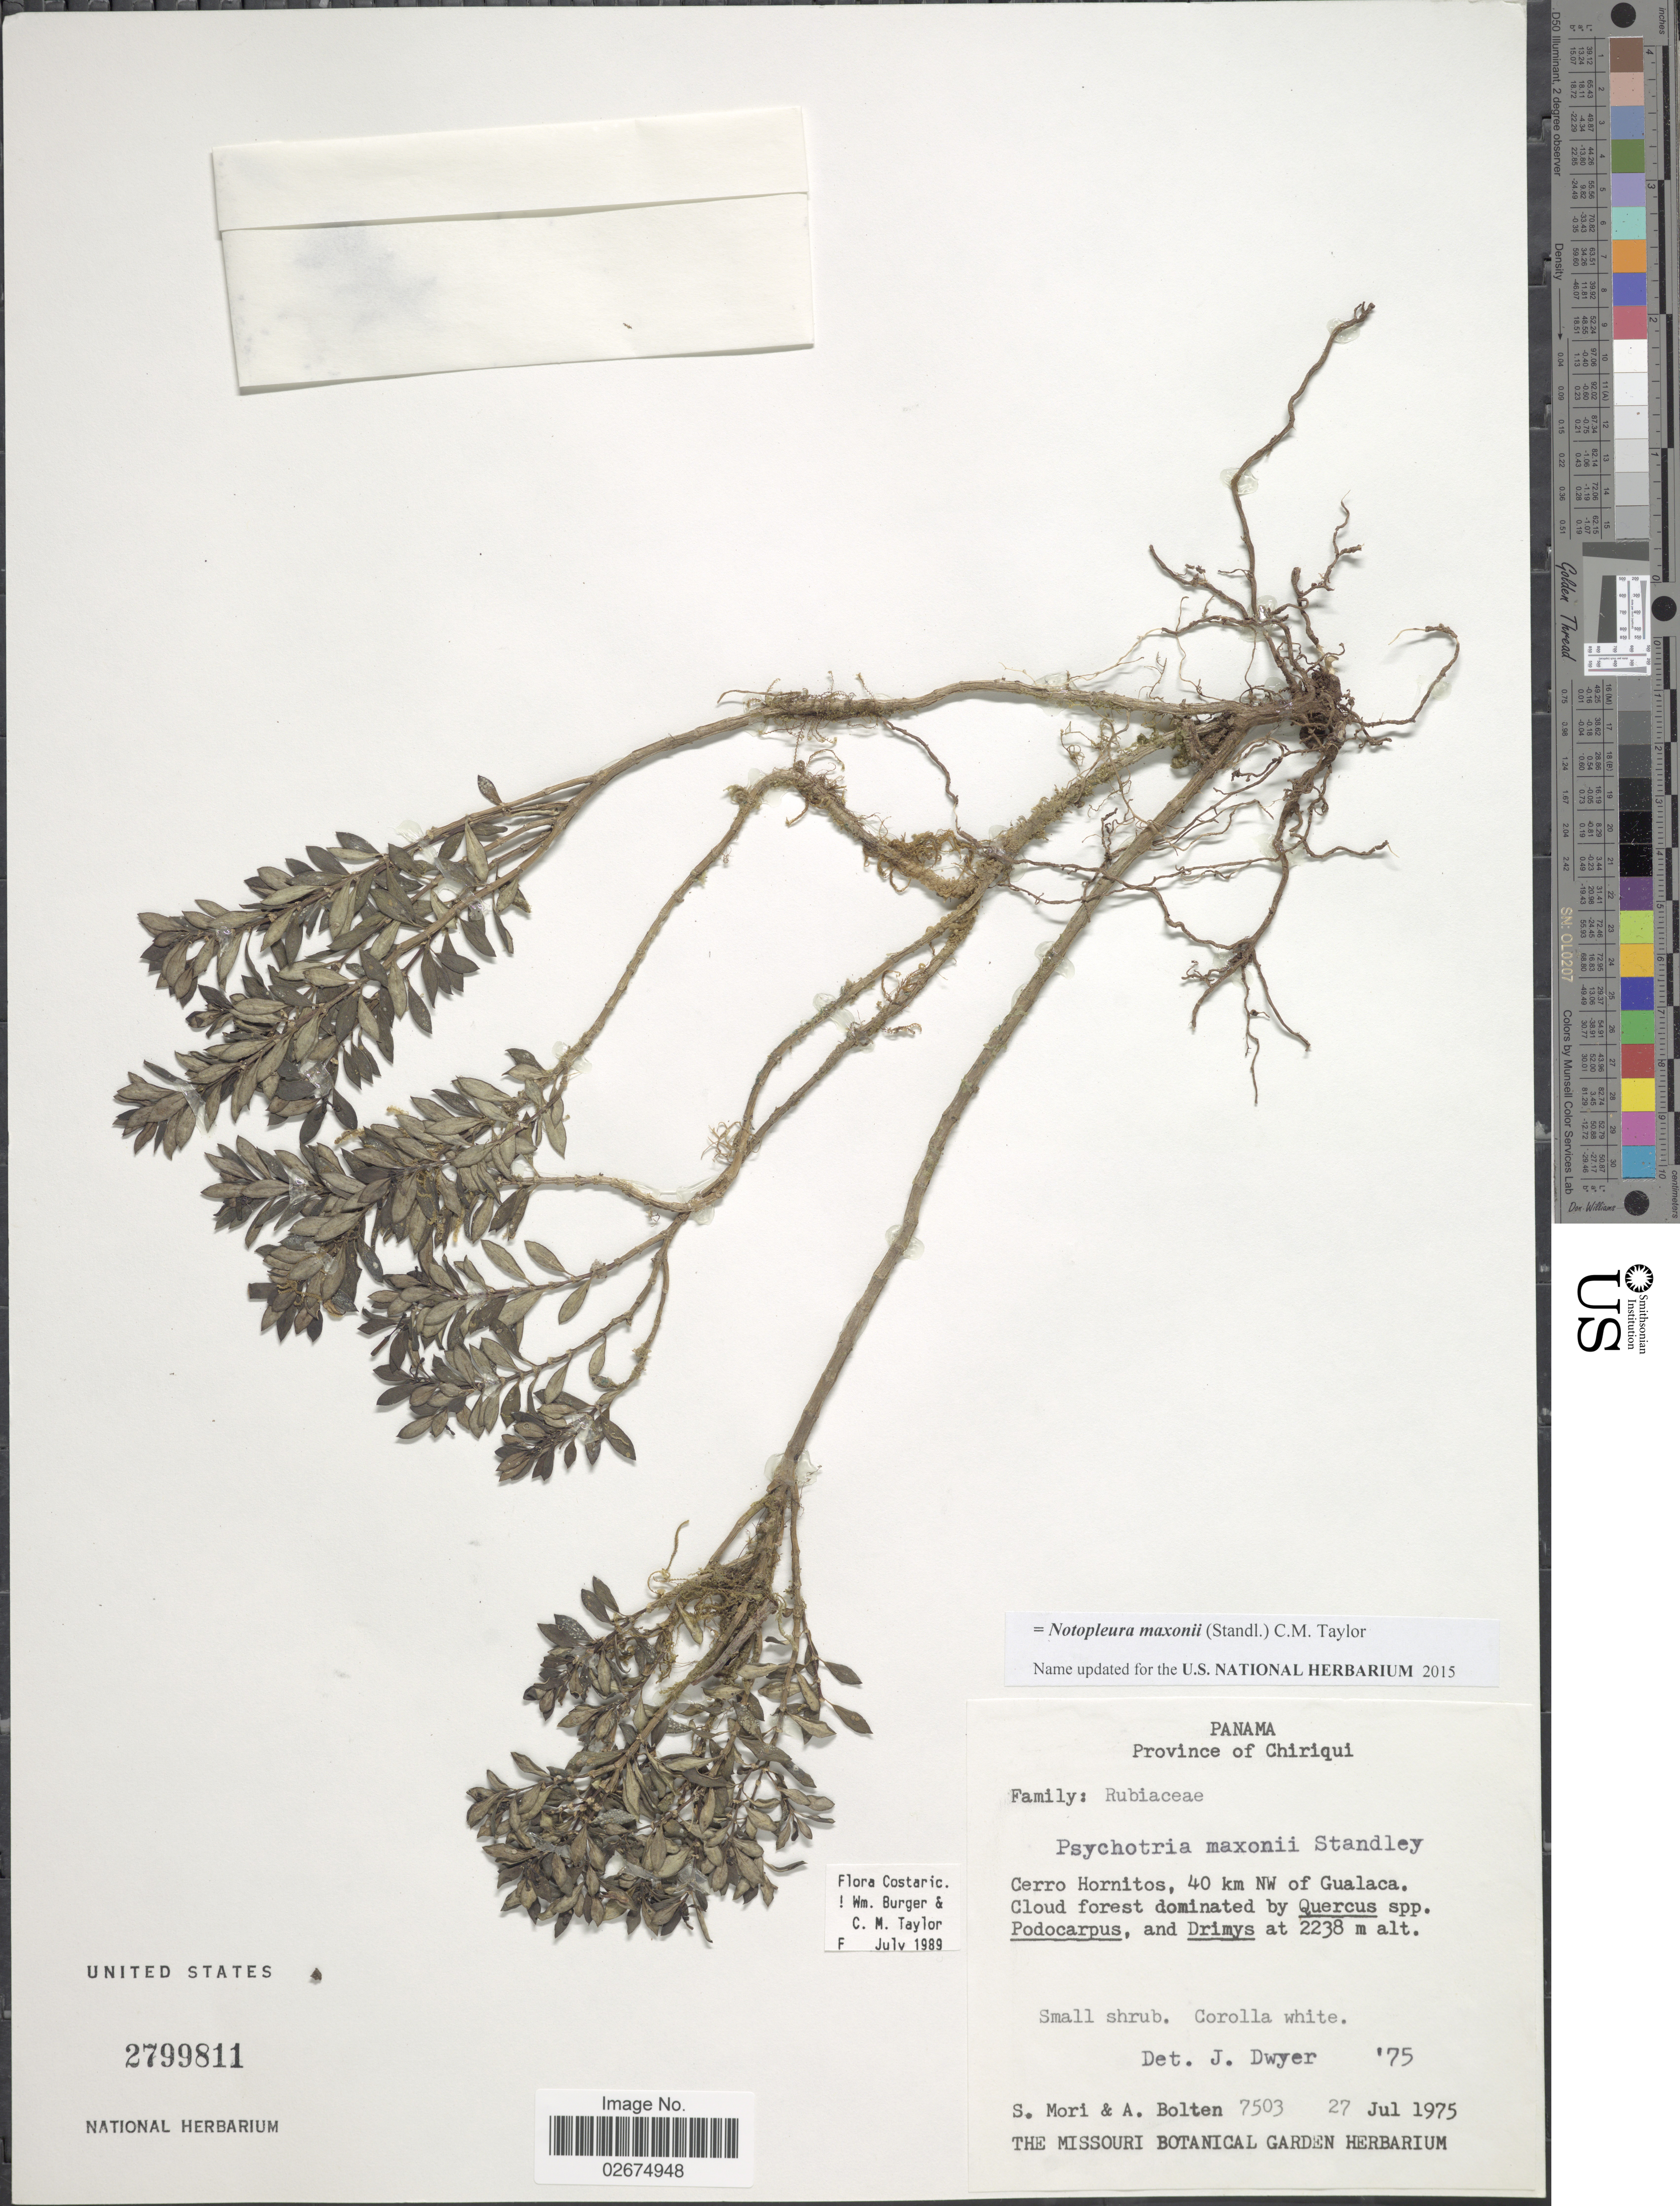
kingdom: Plantae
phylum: Tracheophyta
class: Magnoliopsida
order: Gentianales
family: Rubiaceae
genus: Notopleura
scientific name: Notopleura maxonii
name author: (Standl.) C.M. Taylor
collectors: S. Mori & A. Bolten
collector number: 7503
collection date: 1975-07-27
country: Panama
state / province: Chiriqui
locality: Cerro Hornitos, 40 km NW of Gualaca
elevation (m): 2238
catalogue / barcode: US 2799811